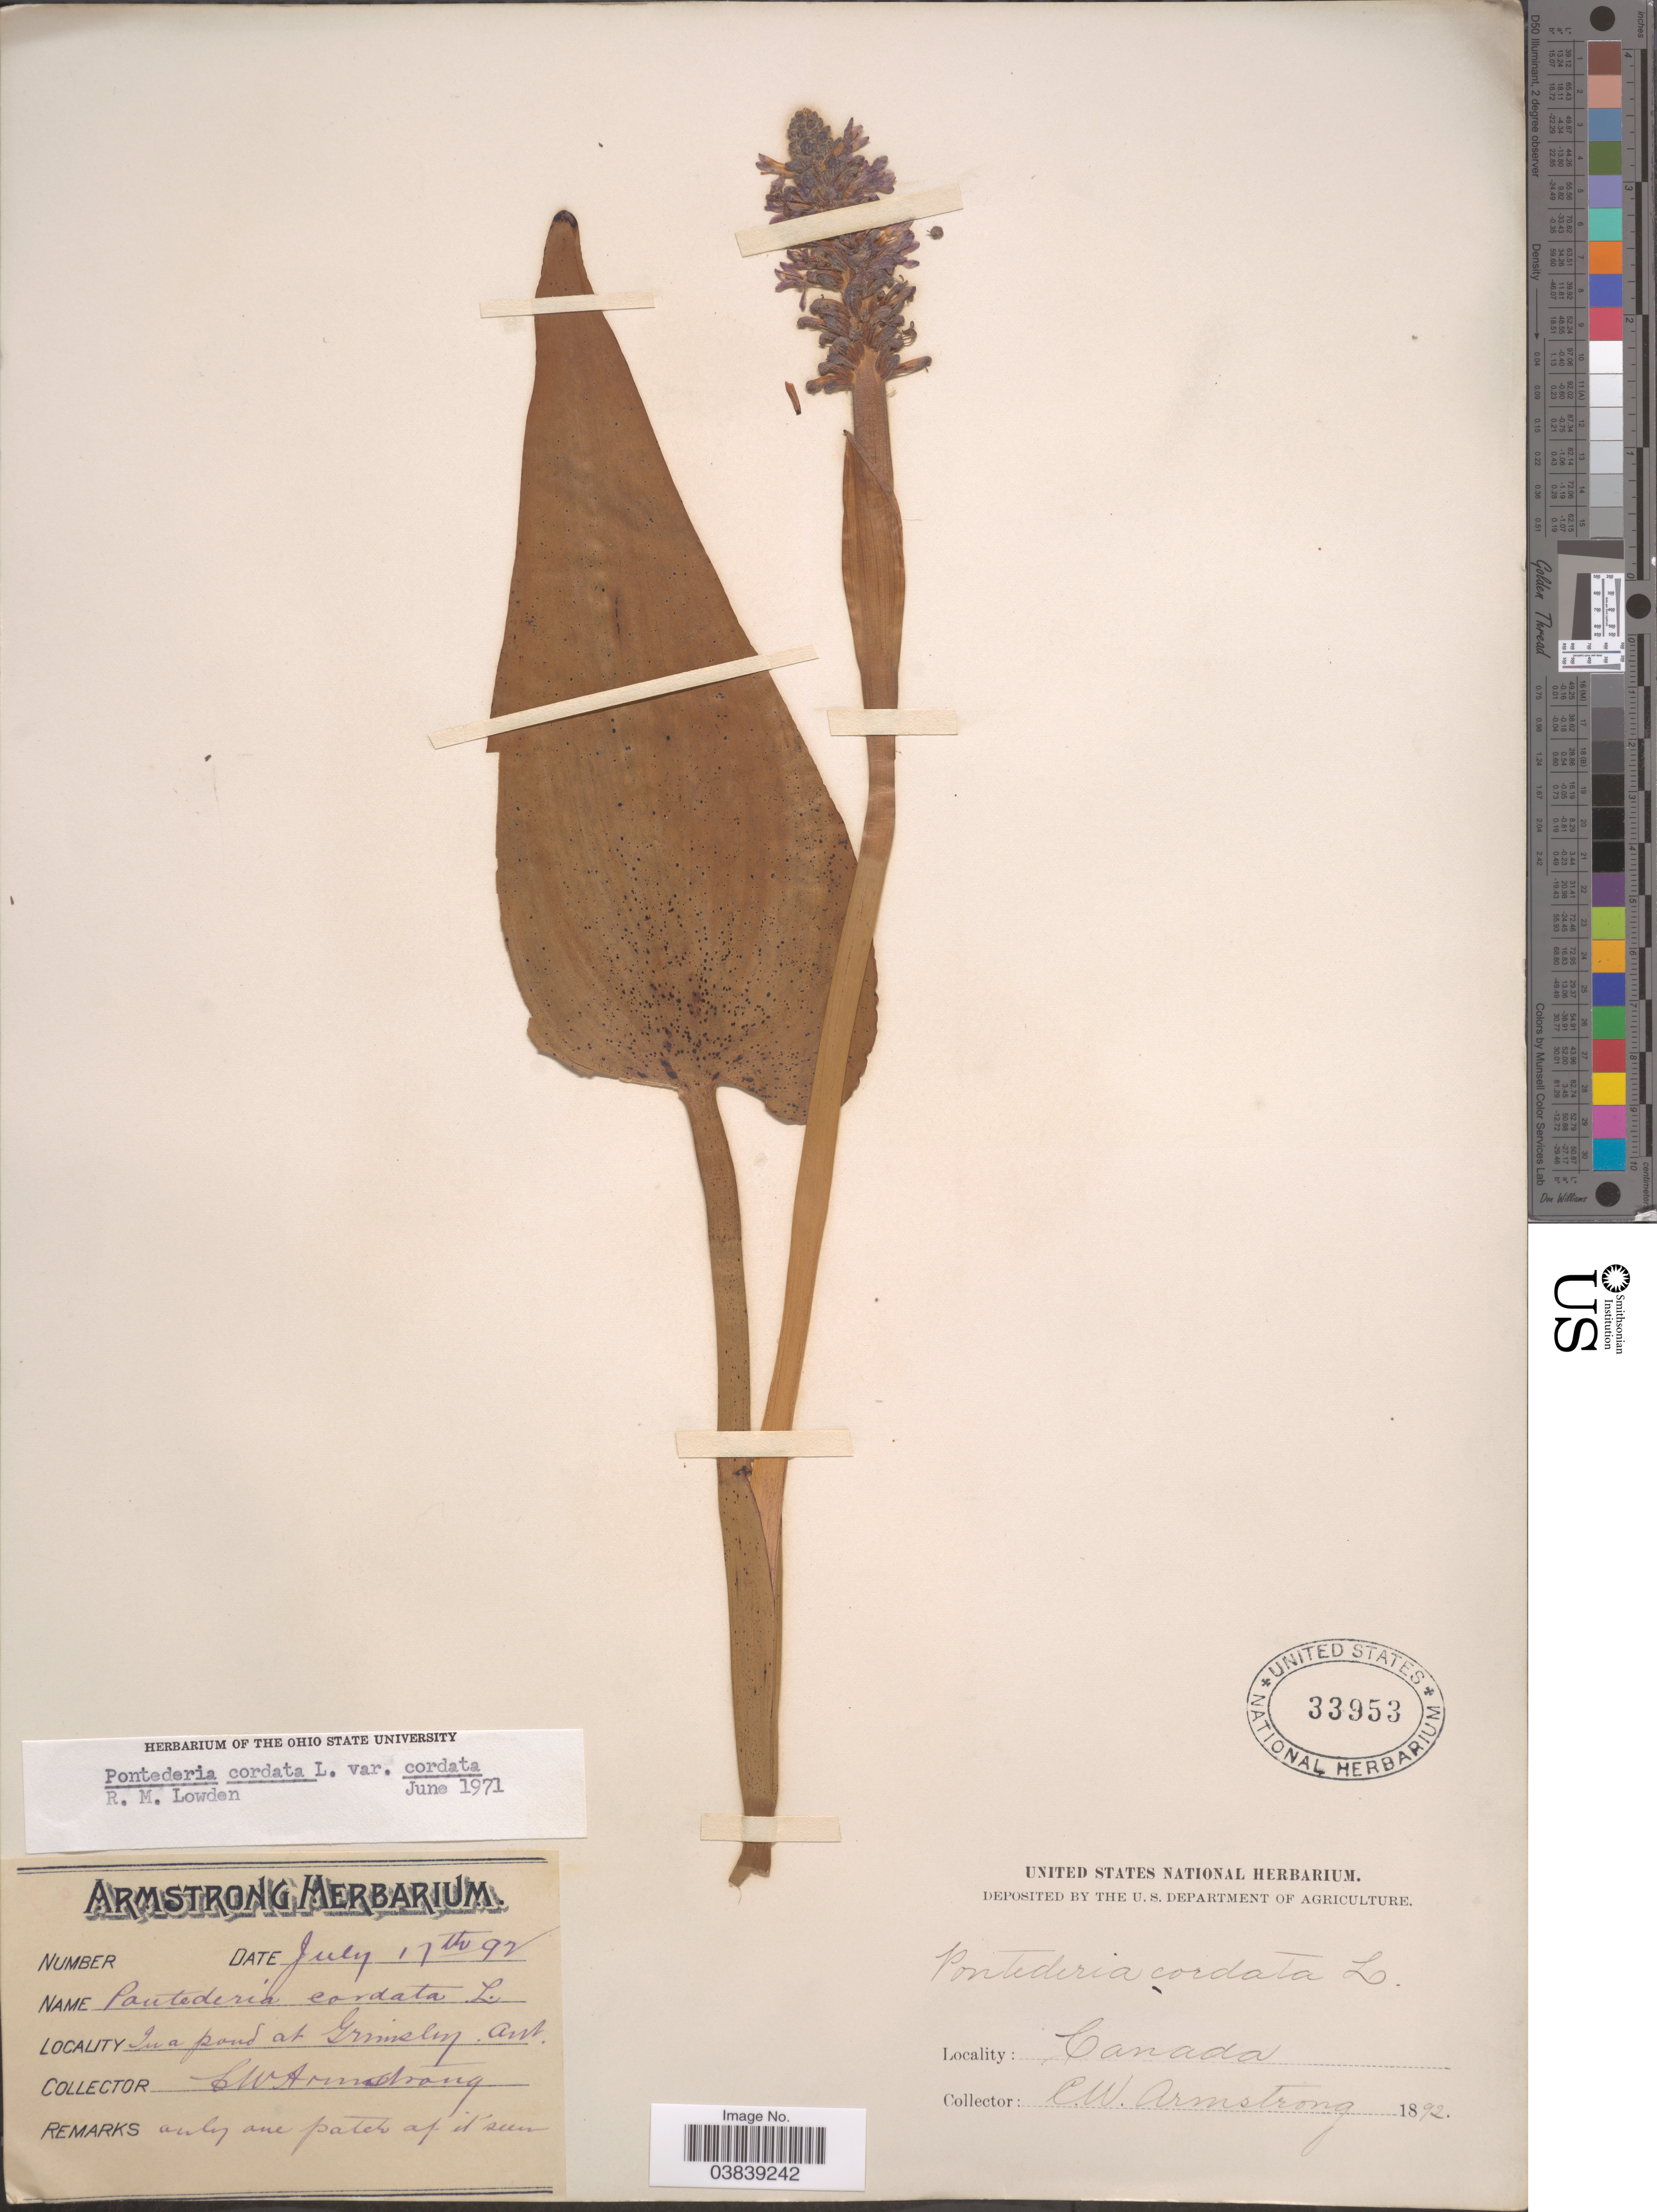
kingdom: Plantae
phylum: Tracheophyta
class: Liliopsida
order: Commelinales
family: Pontederiaceae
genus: Pontederia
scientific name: Pontederia cordata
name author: L.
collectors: C. W. Armstrong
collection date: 1892-07-17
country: Canada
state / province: Ontario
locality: In a pond at Grimsley.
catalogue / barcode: US 33953